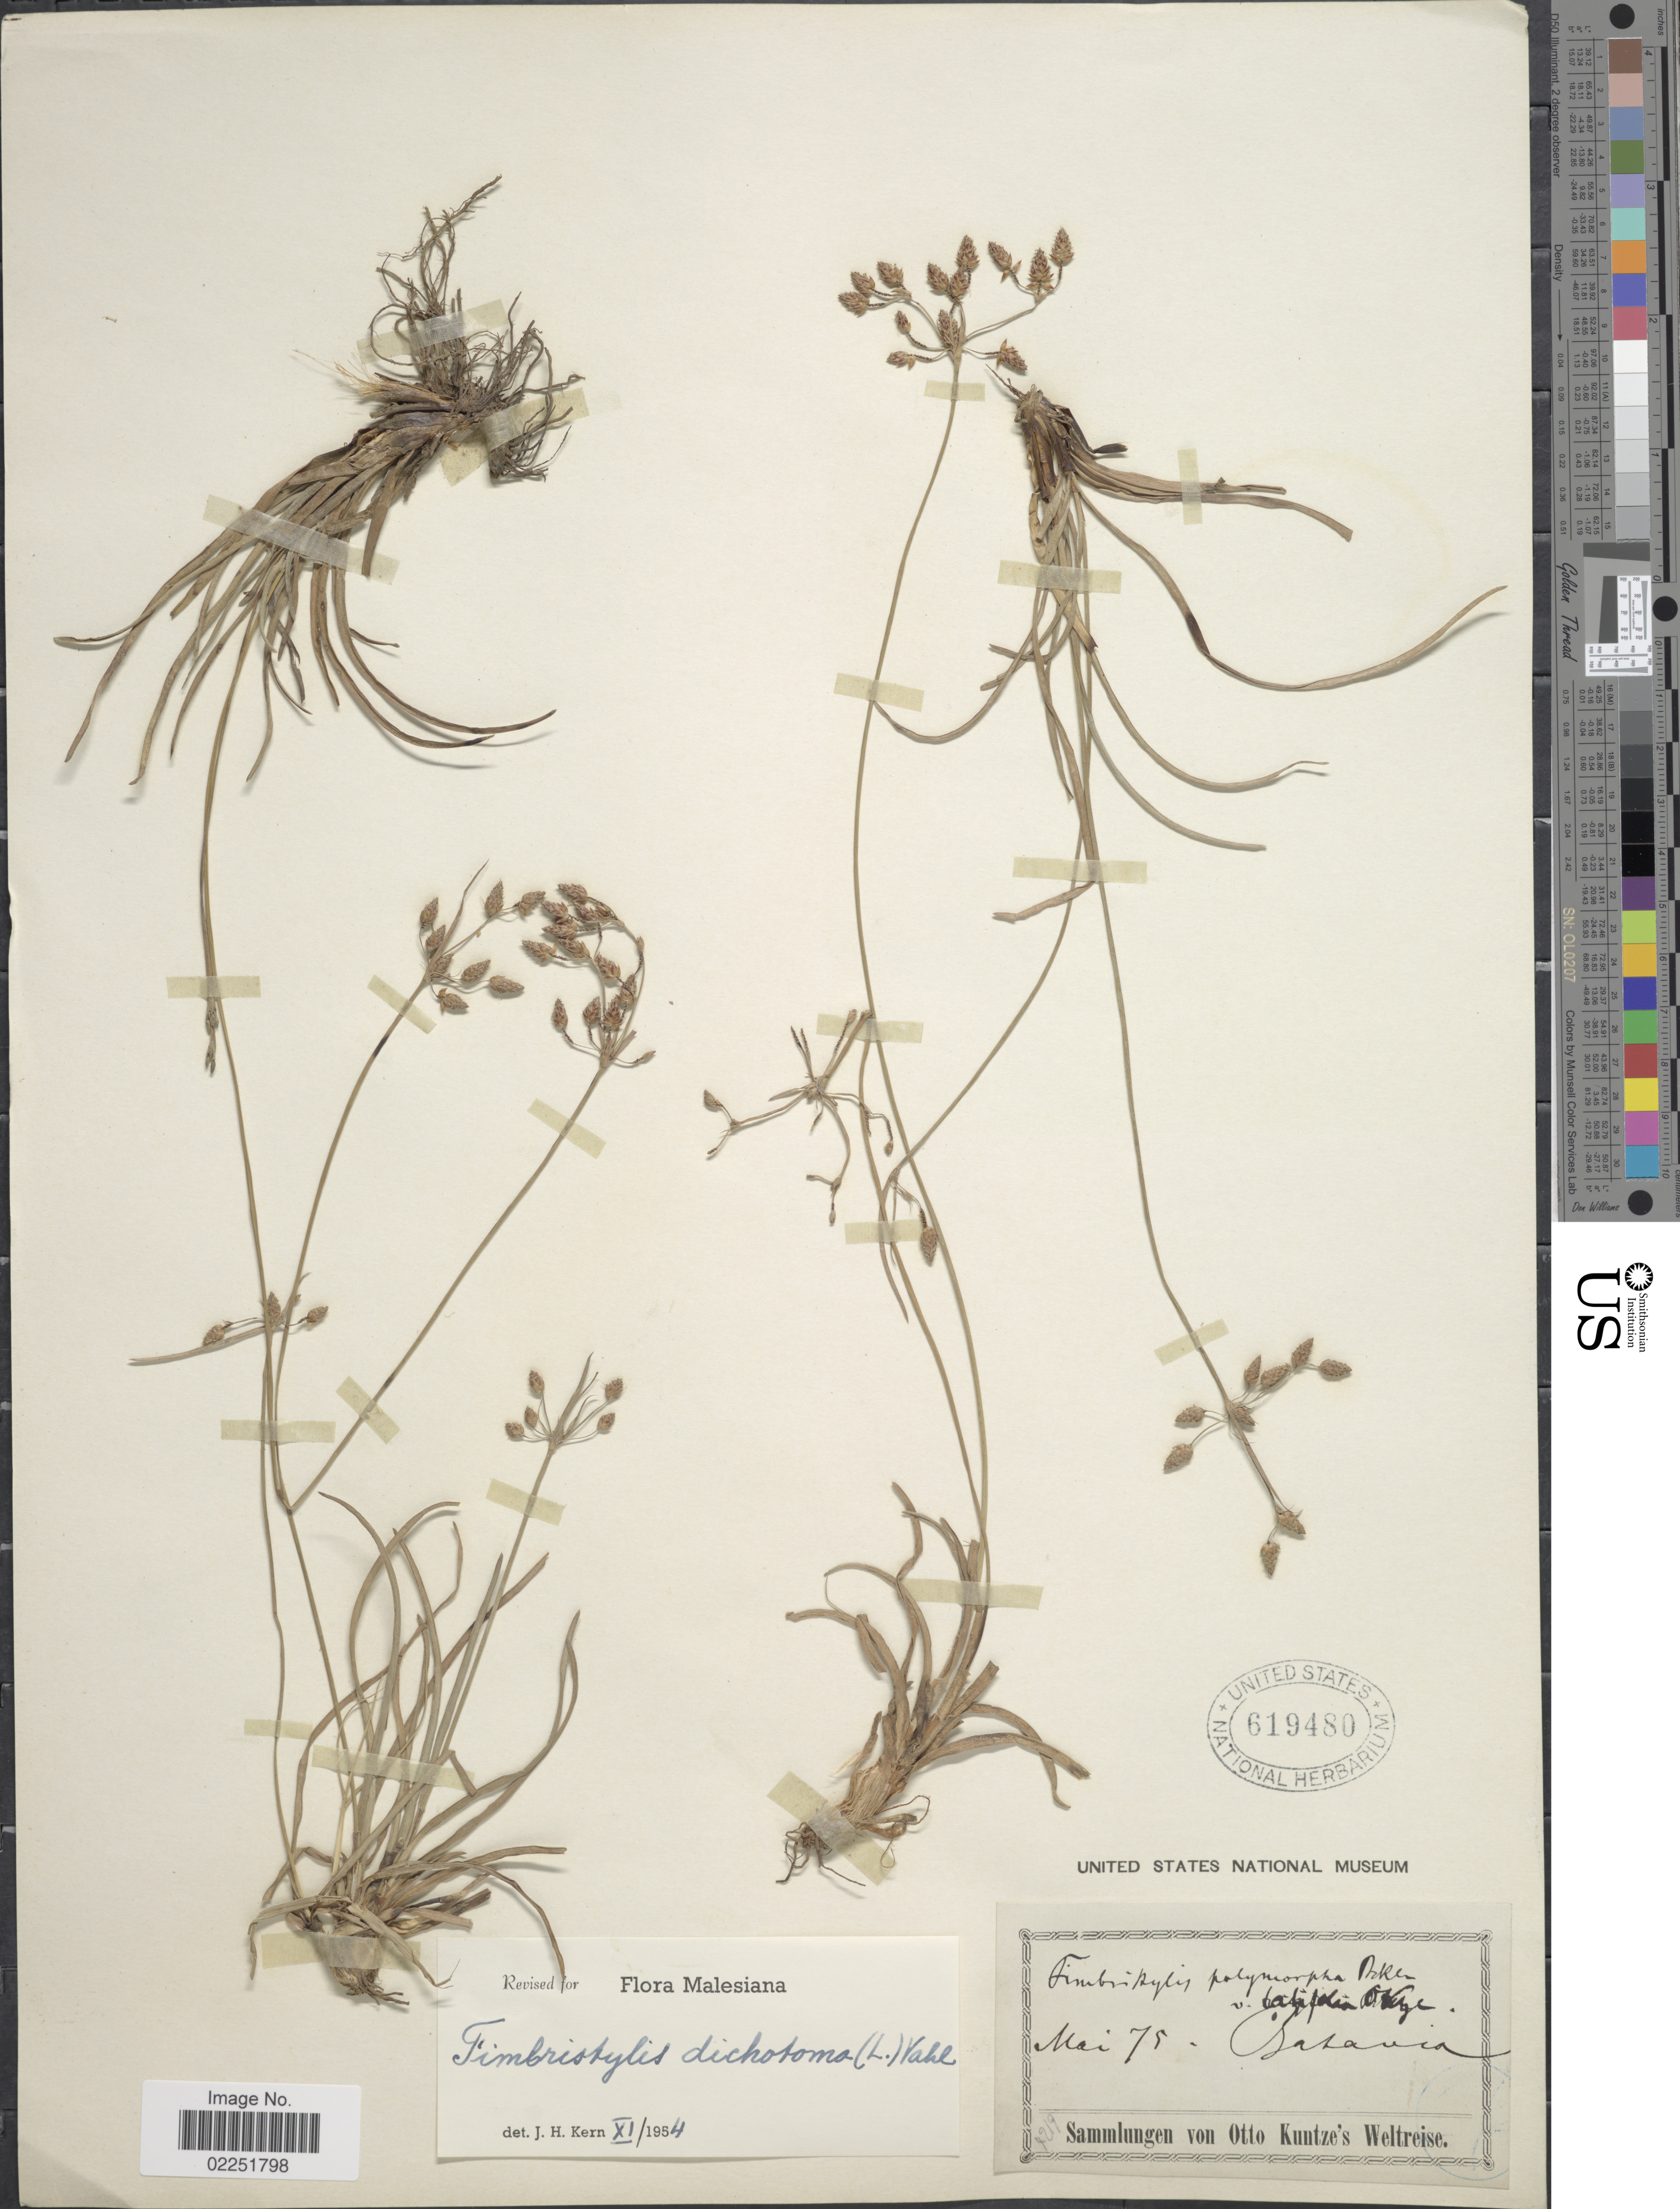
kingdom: Plantae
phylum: Tracheophyta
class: Liliopsida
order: Poales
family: Cyperaceae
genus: Fimbristylis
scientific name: Fimbristylis dichotoma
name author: (L.) Vahl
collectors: C.E.O. Kuntze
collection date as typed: Transcribed d/m/y: /5/75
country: Indonesia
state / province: Java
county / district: Jawa Barat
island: Java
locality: Batavia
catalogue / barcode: US 619480